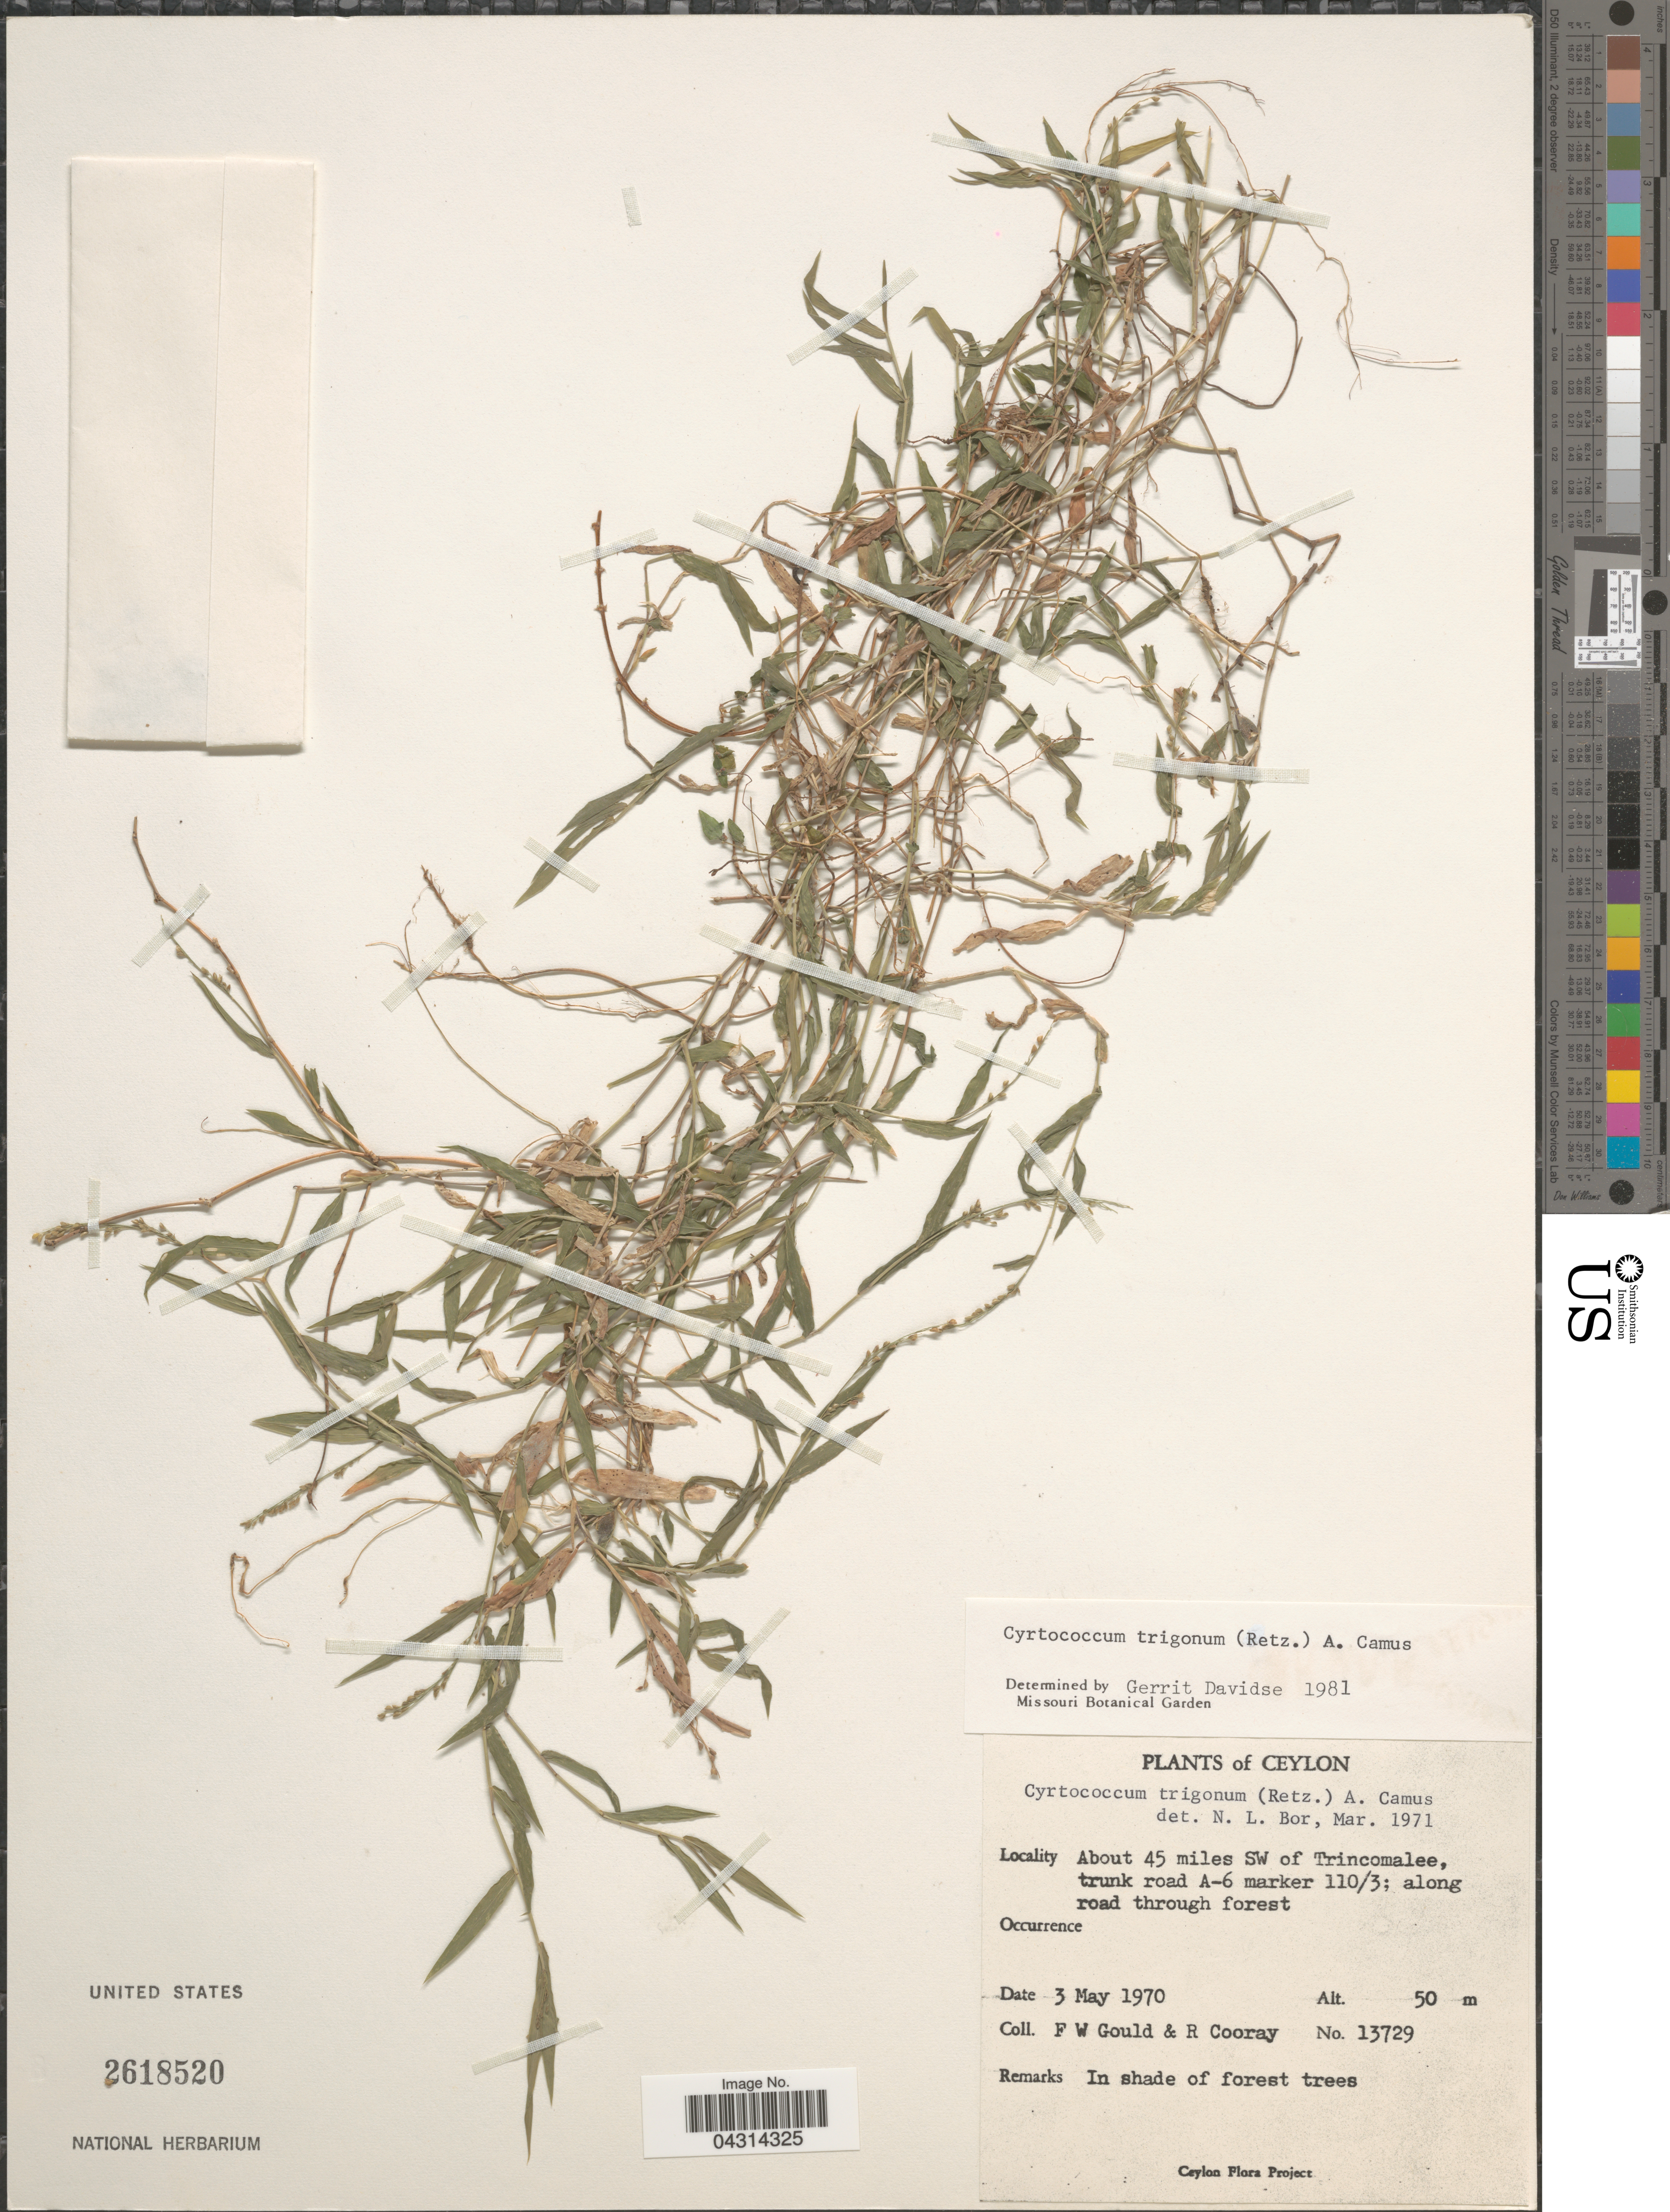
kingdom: Plantae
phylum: Tracheophyta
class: Liliopsida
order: Poales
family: Poaceae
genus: Cyrtococcum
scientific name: Cyrtococcum trigonum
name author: (Retz.) A. Camus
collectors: F. W. Gould & R. Cooray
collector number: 13729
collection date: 1970-05-03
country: Sri Lanka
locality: Ceylon. About 45 miles SW of Trincomalee, trunk road A-6 marker 110/3; along road through forest.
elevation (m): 50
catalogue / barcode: US 2618520